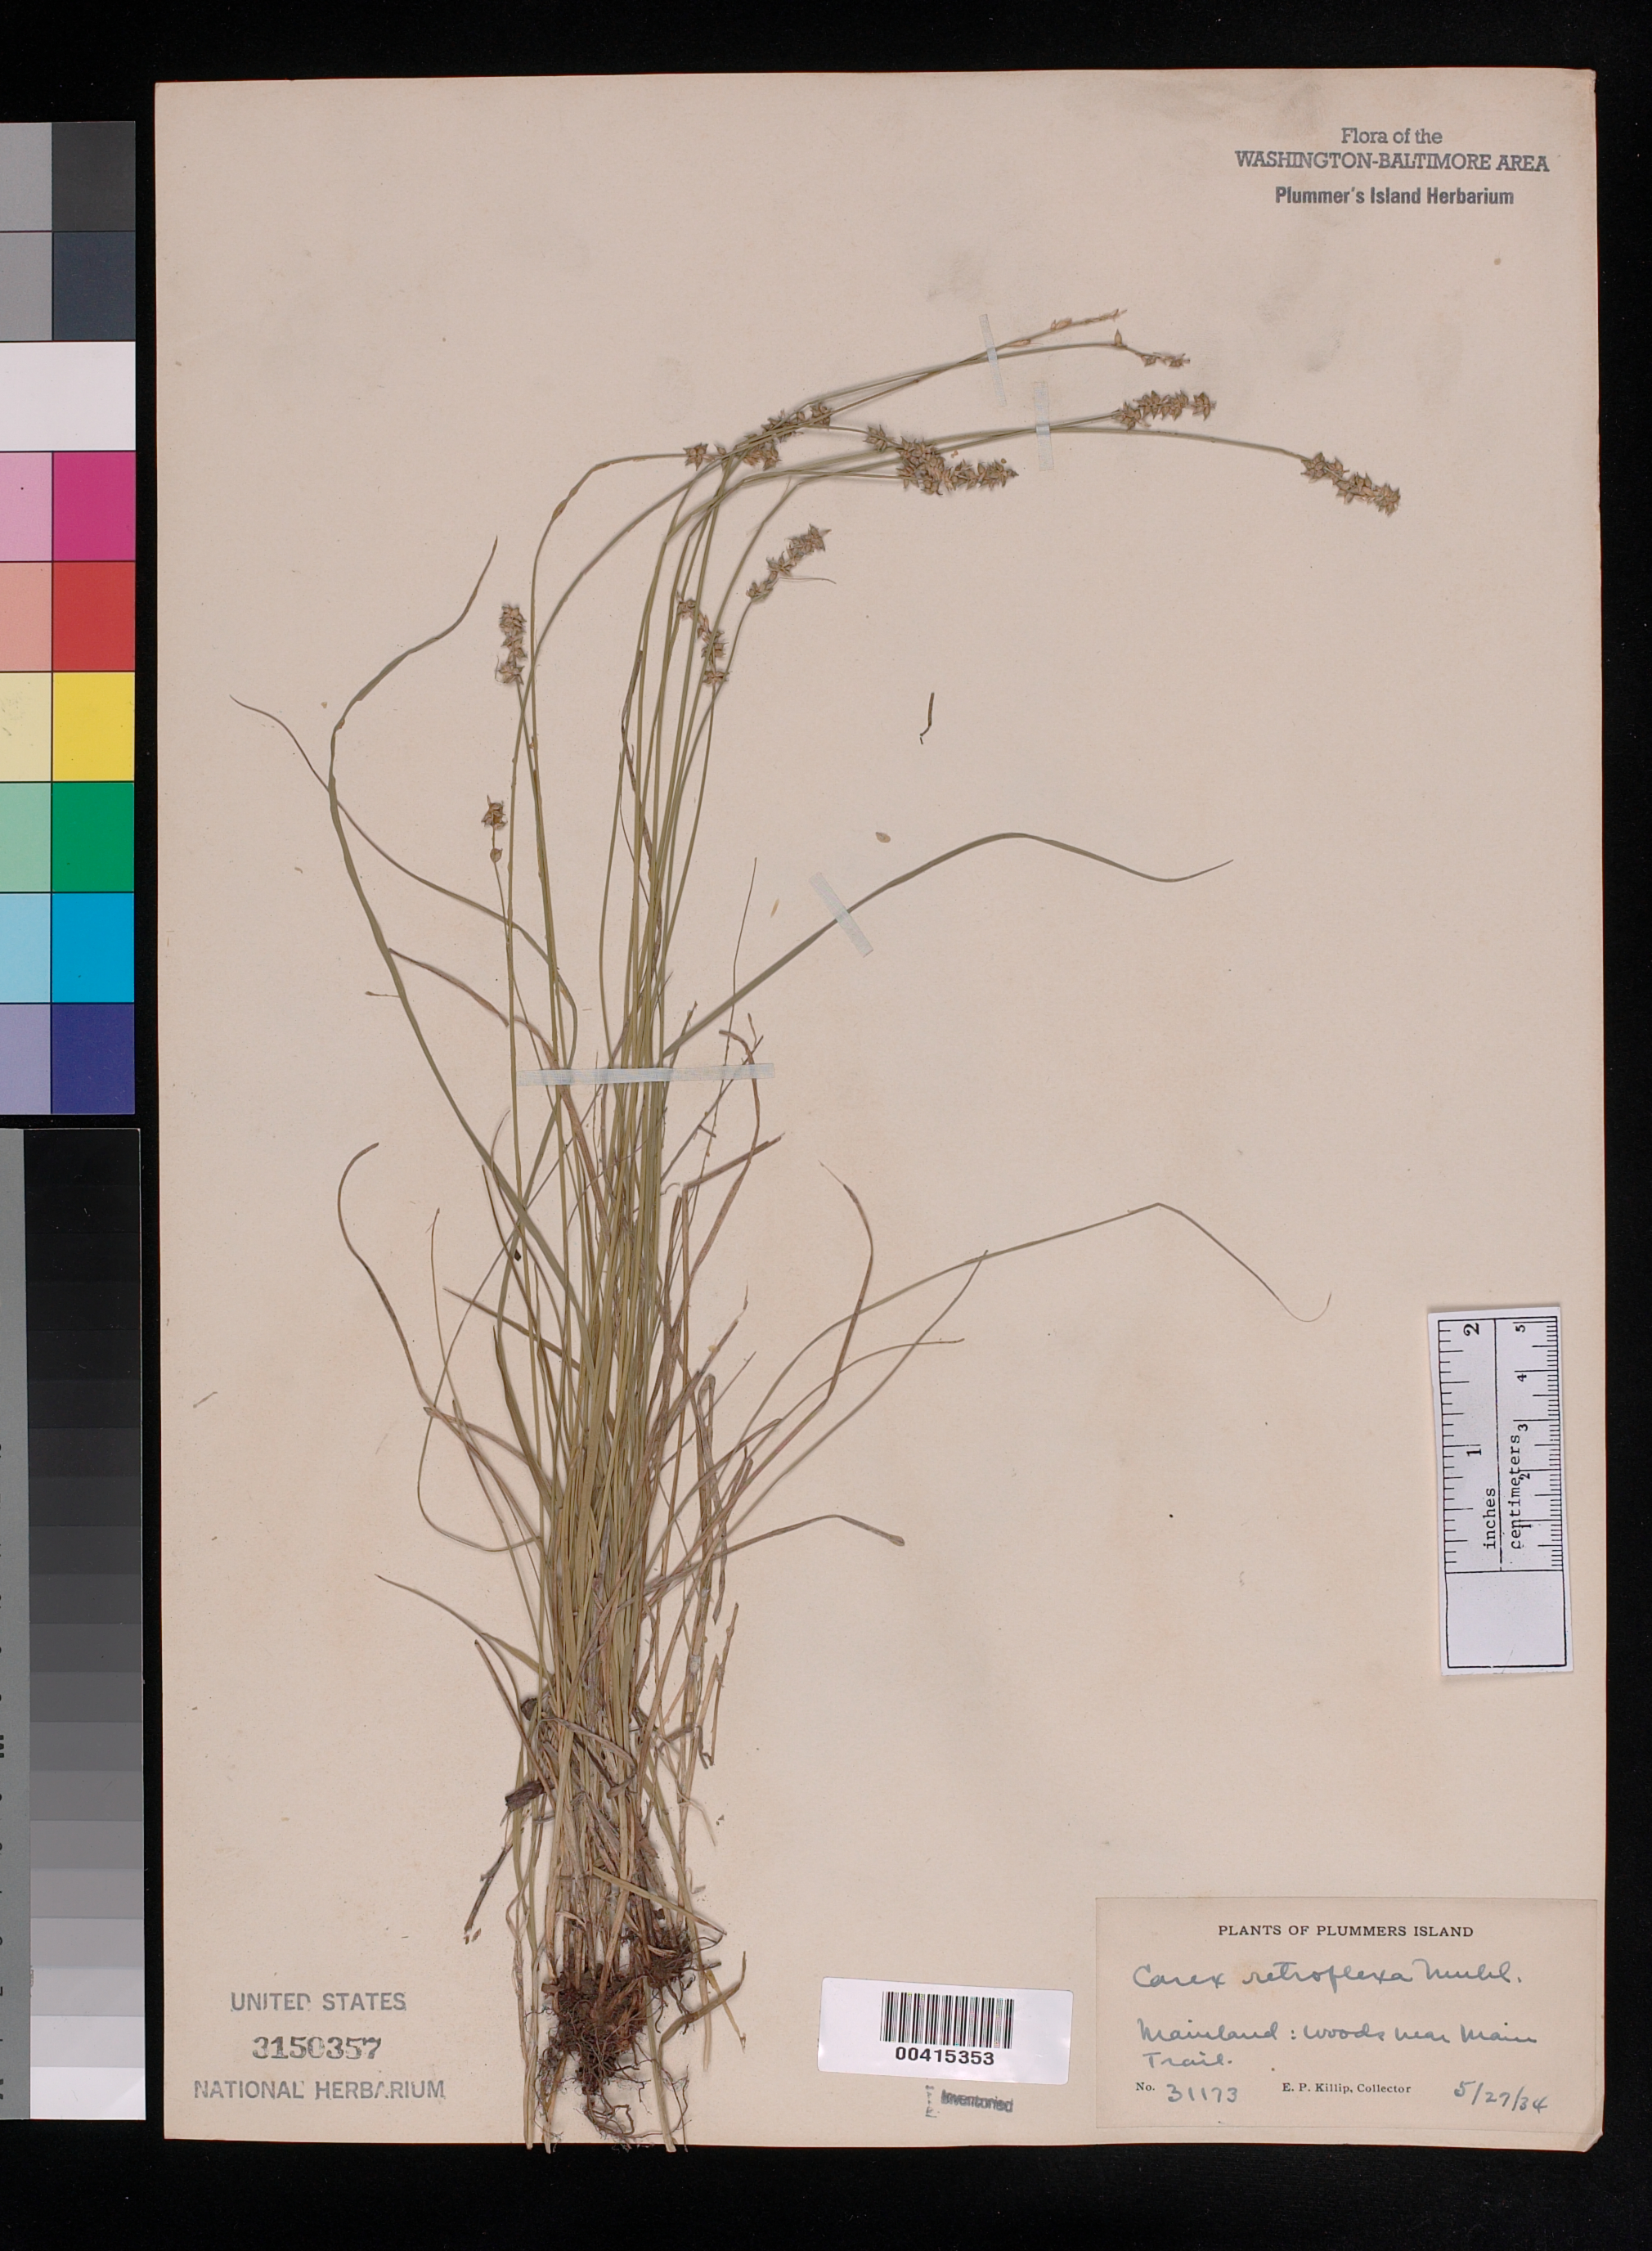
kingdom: Plantae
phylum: Tracheophyta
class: Liliopsida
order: Poales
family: Cyperaceae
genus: Carex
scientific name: Carex retroflexa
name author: Muhl. ex Willd.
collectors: E. P. Killip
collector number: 31173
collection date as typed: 27 May 1934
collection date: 1934-05-27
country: United States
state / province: Maryland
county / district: Montgomery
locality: Plummer's Island; mainland, near main trail Plummers Island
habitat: Woods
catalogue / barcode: US 3150357